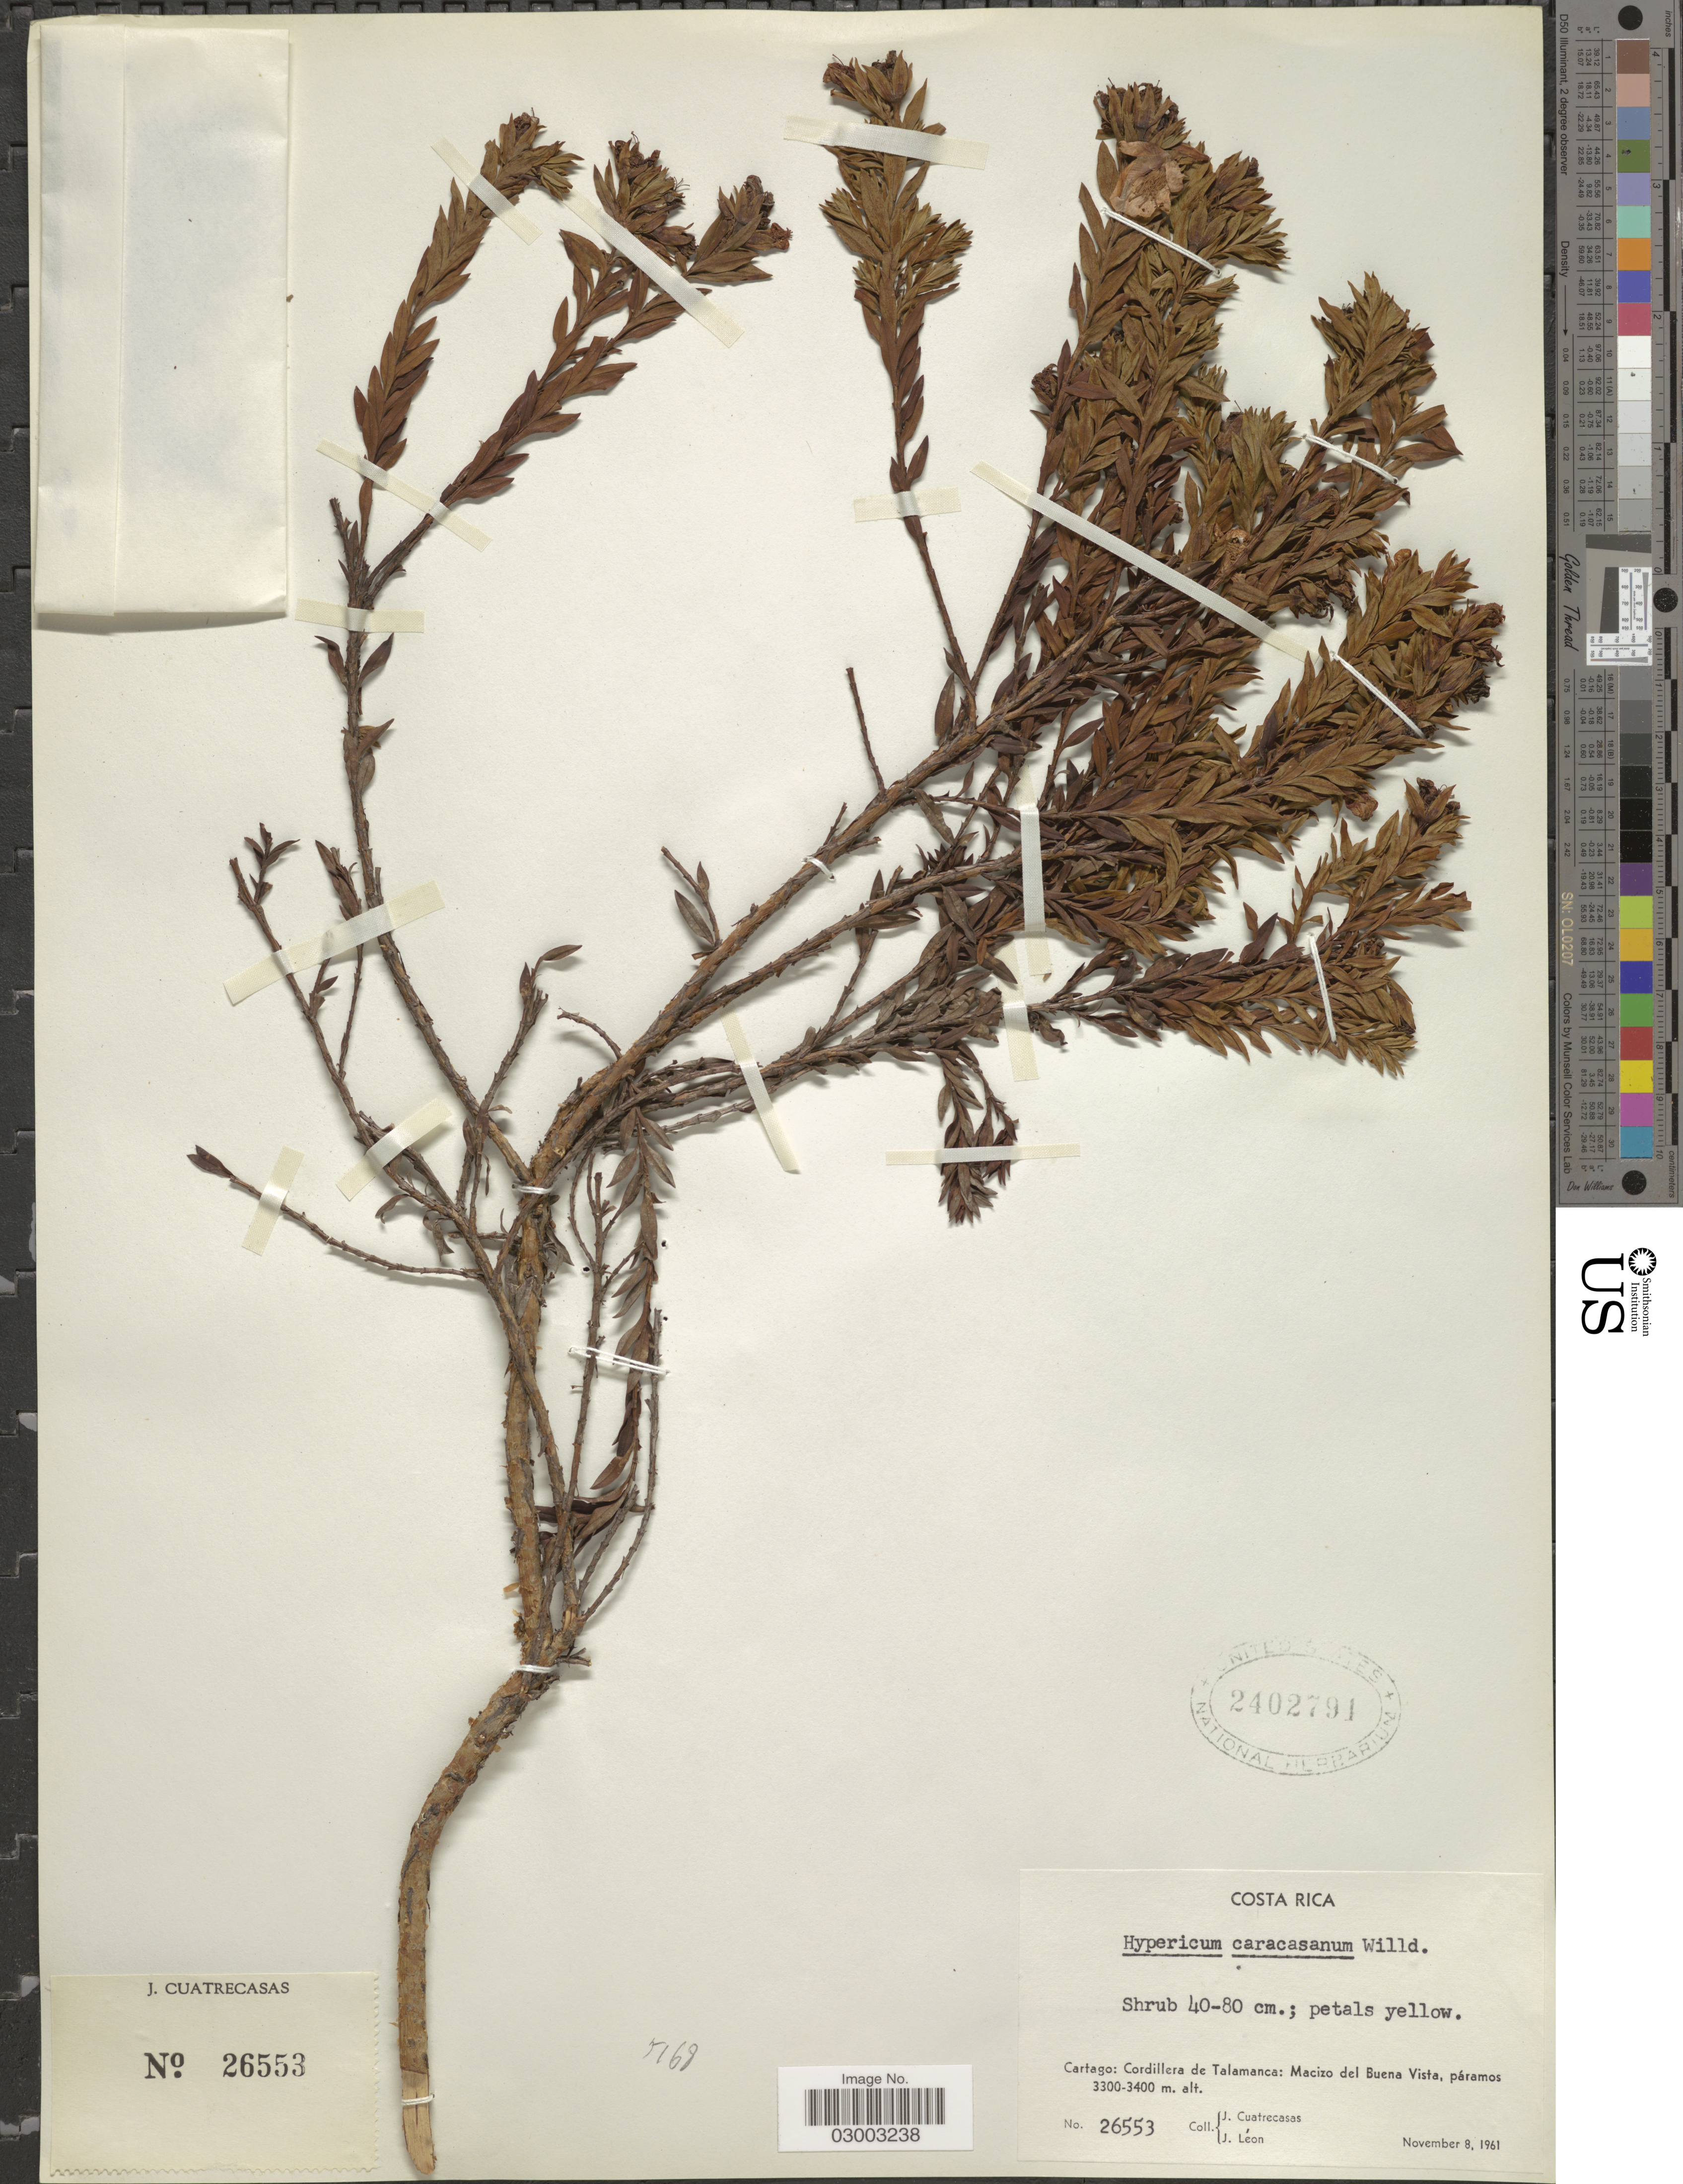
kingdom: Plantae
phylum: Tracheophyta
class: Magnoliopsida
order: Malpighiales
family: Hypericaceae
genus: Hypericum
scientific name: Hypericum irazuense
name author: Kuntze ex N. Robson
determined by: Strong, Mark T., (BOT), Smithsonian Institution - National Museum of Natural History (UNITED STATES)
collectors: J. Cuatrecasas & J. León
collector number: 26553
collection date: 1961-11-08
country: Costa Rica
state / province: Cartago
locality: Cartago: Cordillera de Talamanca: Macizo del Buena Vista.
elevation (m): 3300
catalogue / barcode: US 2402791